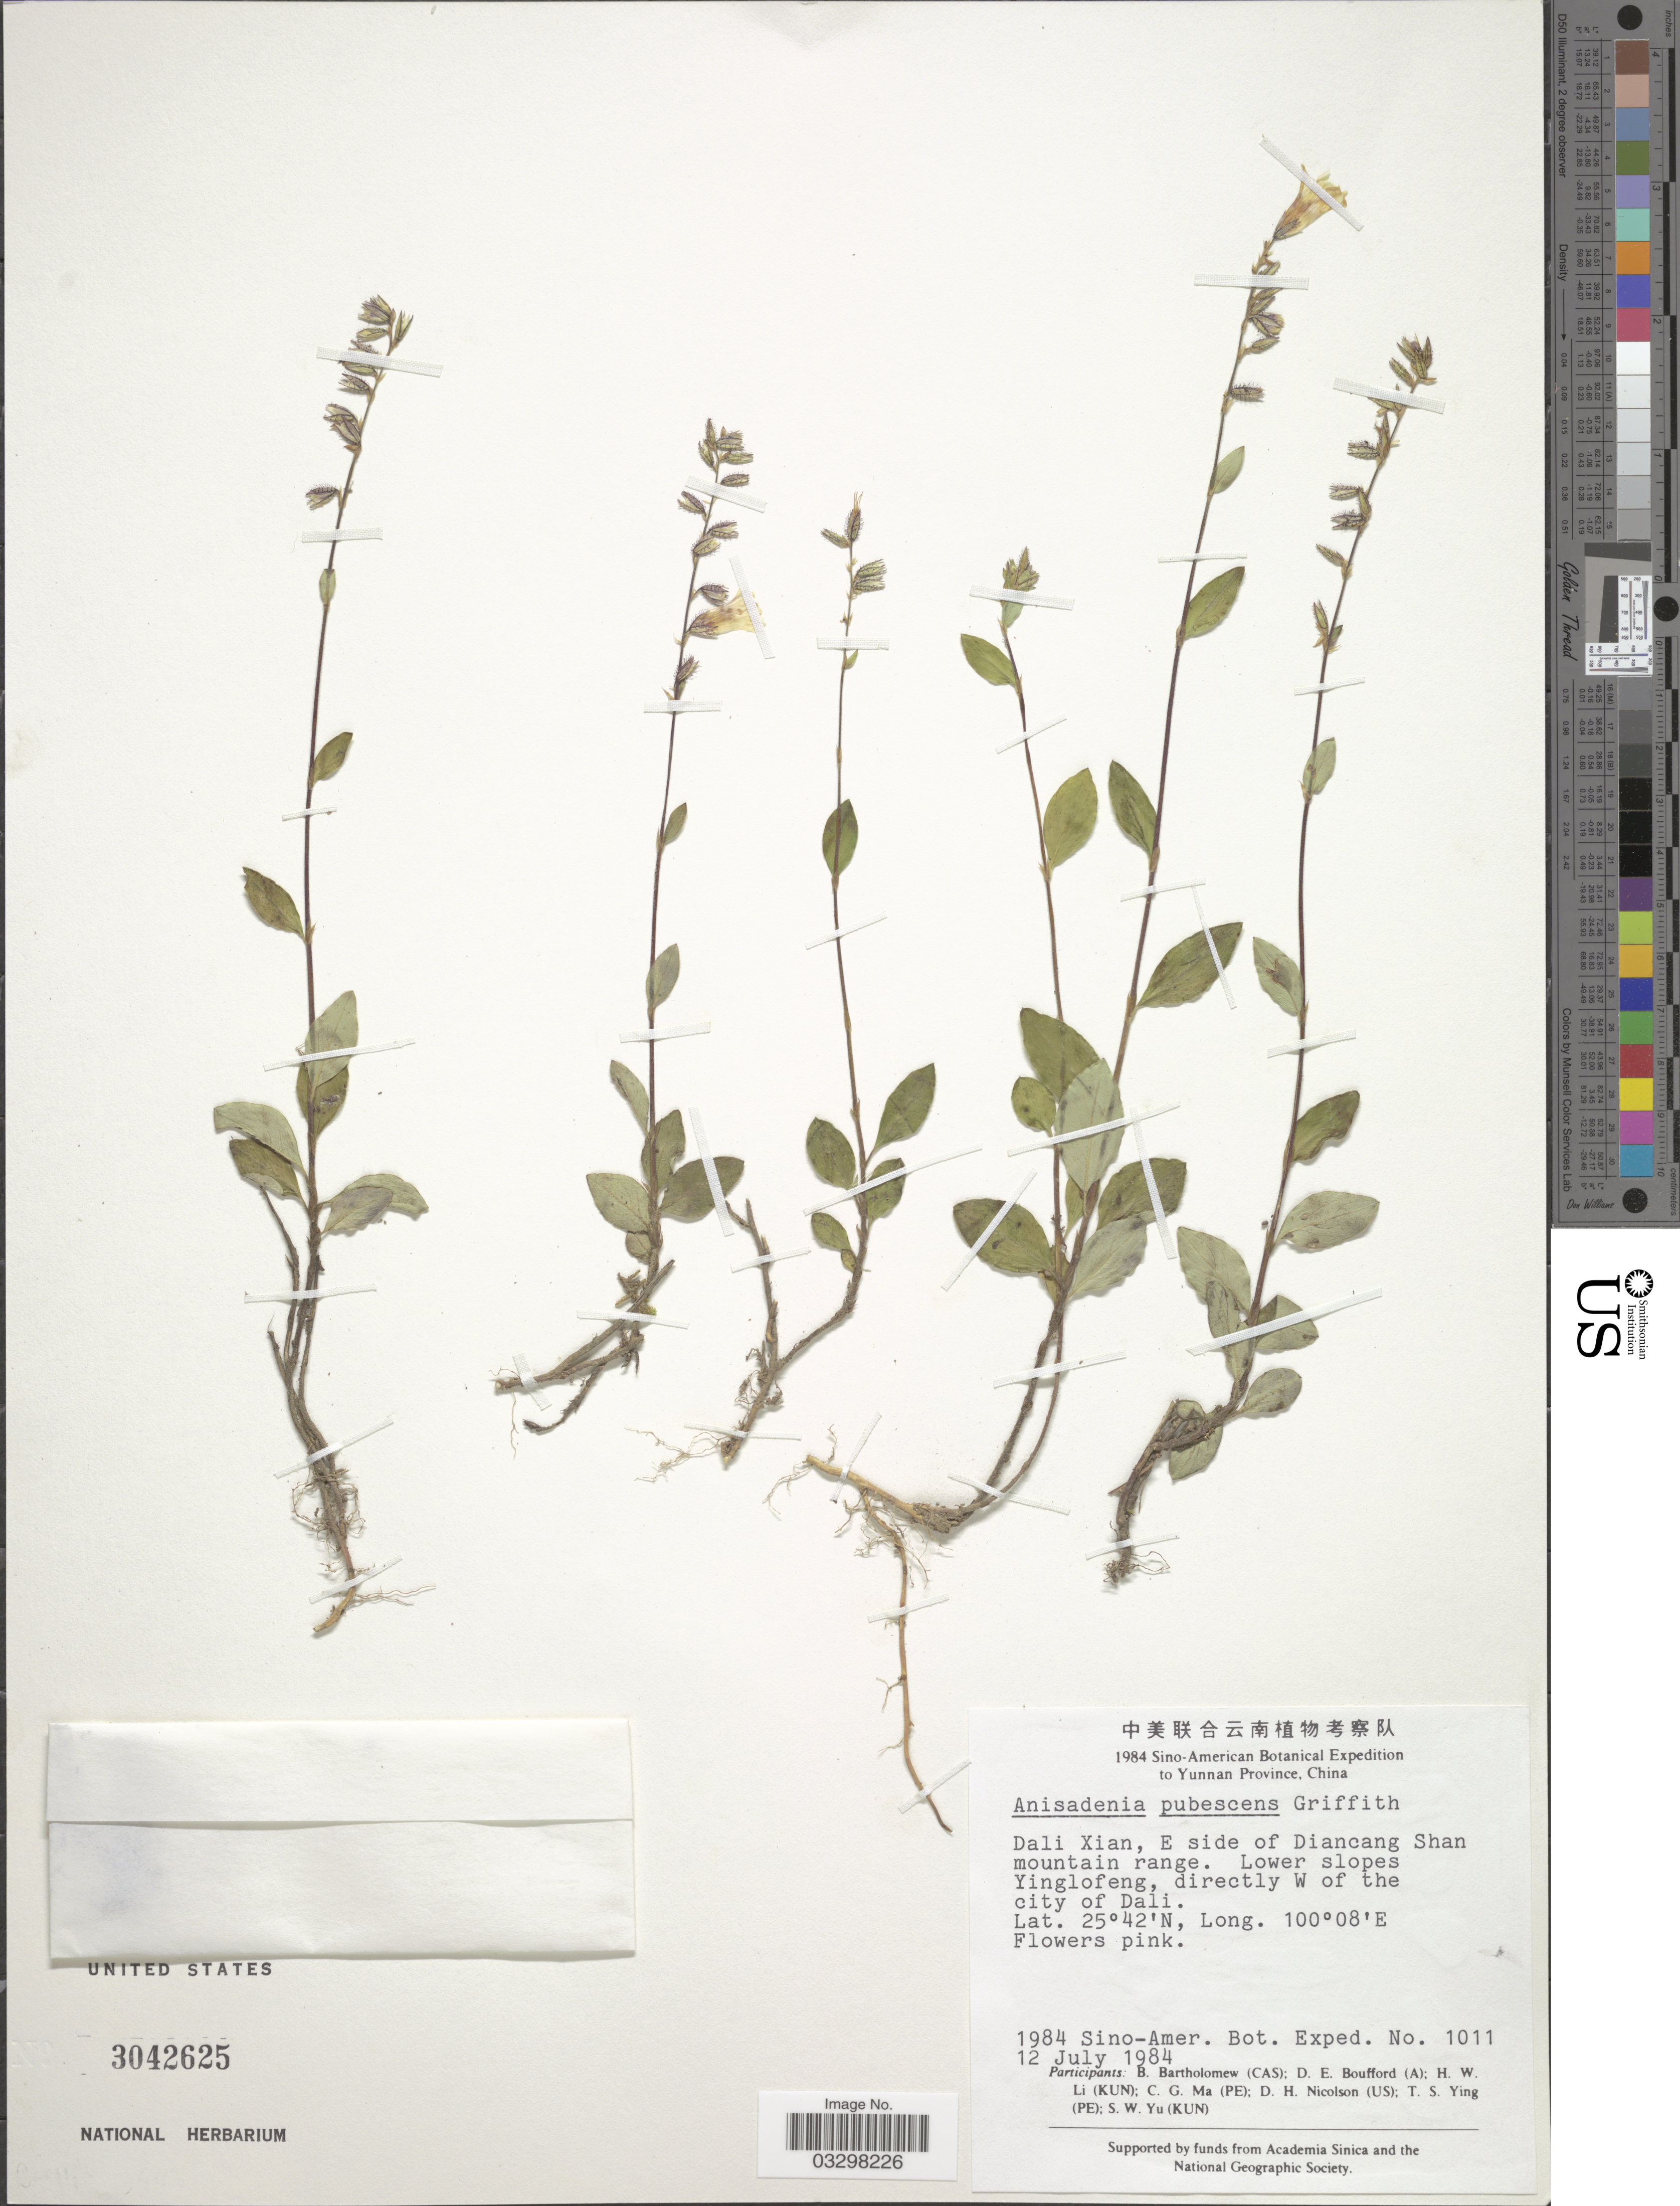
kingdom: Plantae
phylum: Tracheophyta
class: Magnoliopsida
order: Malpighiales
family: Linaceae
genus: Anisadenia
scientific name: Anisadenia pubescens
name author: Griff.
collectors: Sino-Amer. Bot. Exped. 1984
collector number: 1011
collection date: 1984-07-12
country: China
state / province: Yunnan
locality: Dali Xian, E side of Diancang Shan mountain range. Lower slopes Yinglofeng, directly W of the city of Dali.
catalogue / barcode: US 3042625